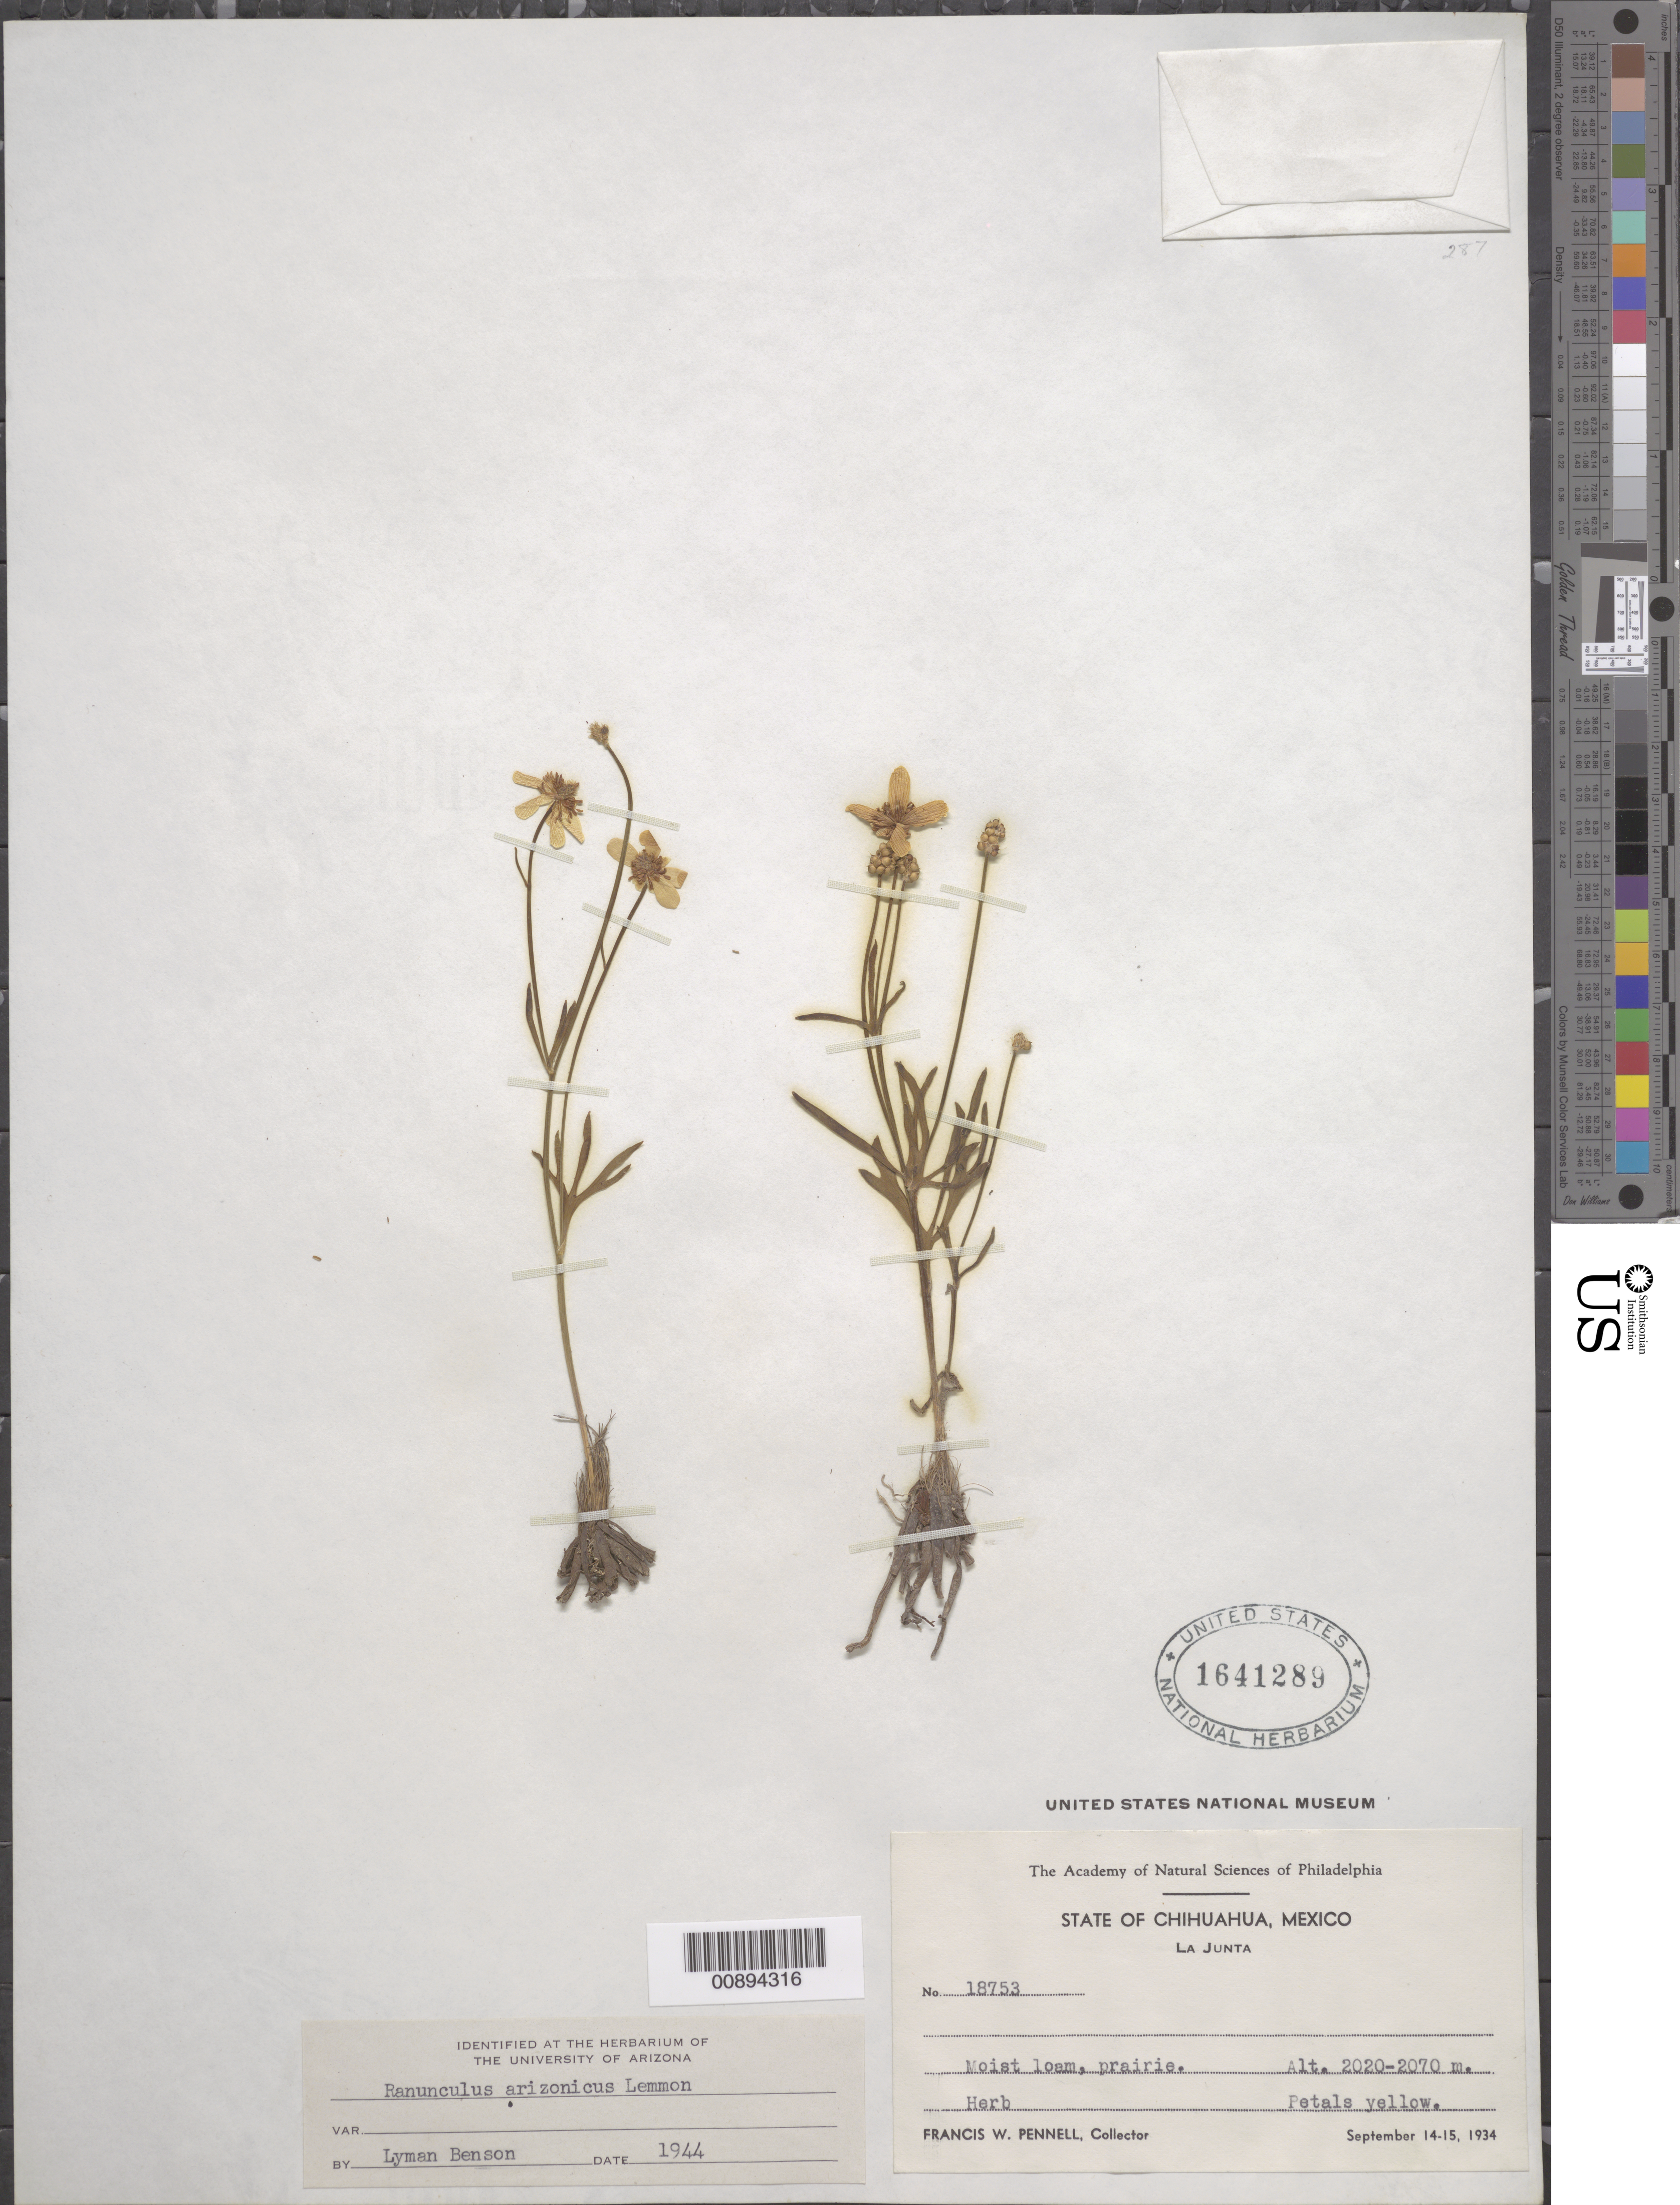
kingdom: Plantae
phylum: Tracheophyta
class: Magnoliopsida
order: Ranunculales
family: Ranunculaceae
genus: Ranunculus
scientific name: Ranunculus arizonicus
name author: Lemmon ex A. Gray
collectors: F. W. Pennell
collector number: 18753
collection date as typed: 14 Sep 1934 to 15 Sep 1934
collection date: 1934-09-14/1934-09-15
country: Mexico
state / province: Chihuahua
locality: La Junta, Chihuahua.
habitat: Moist loam, prairie.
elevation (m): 2070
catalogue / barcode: US 1641289